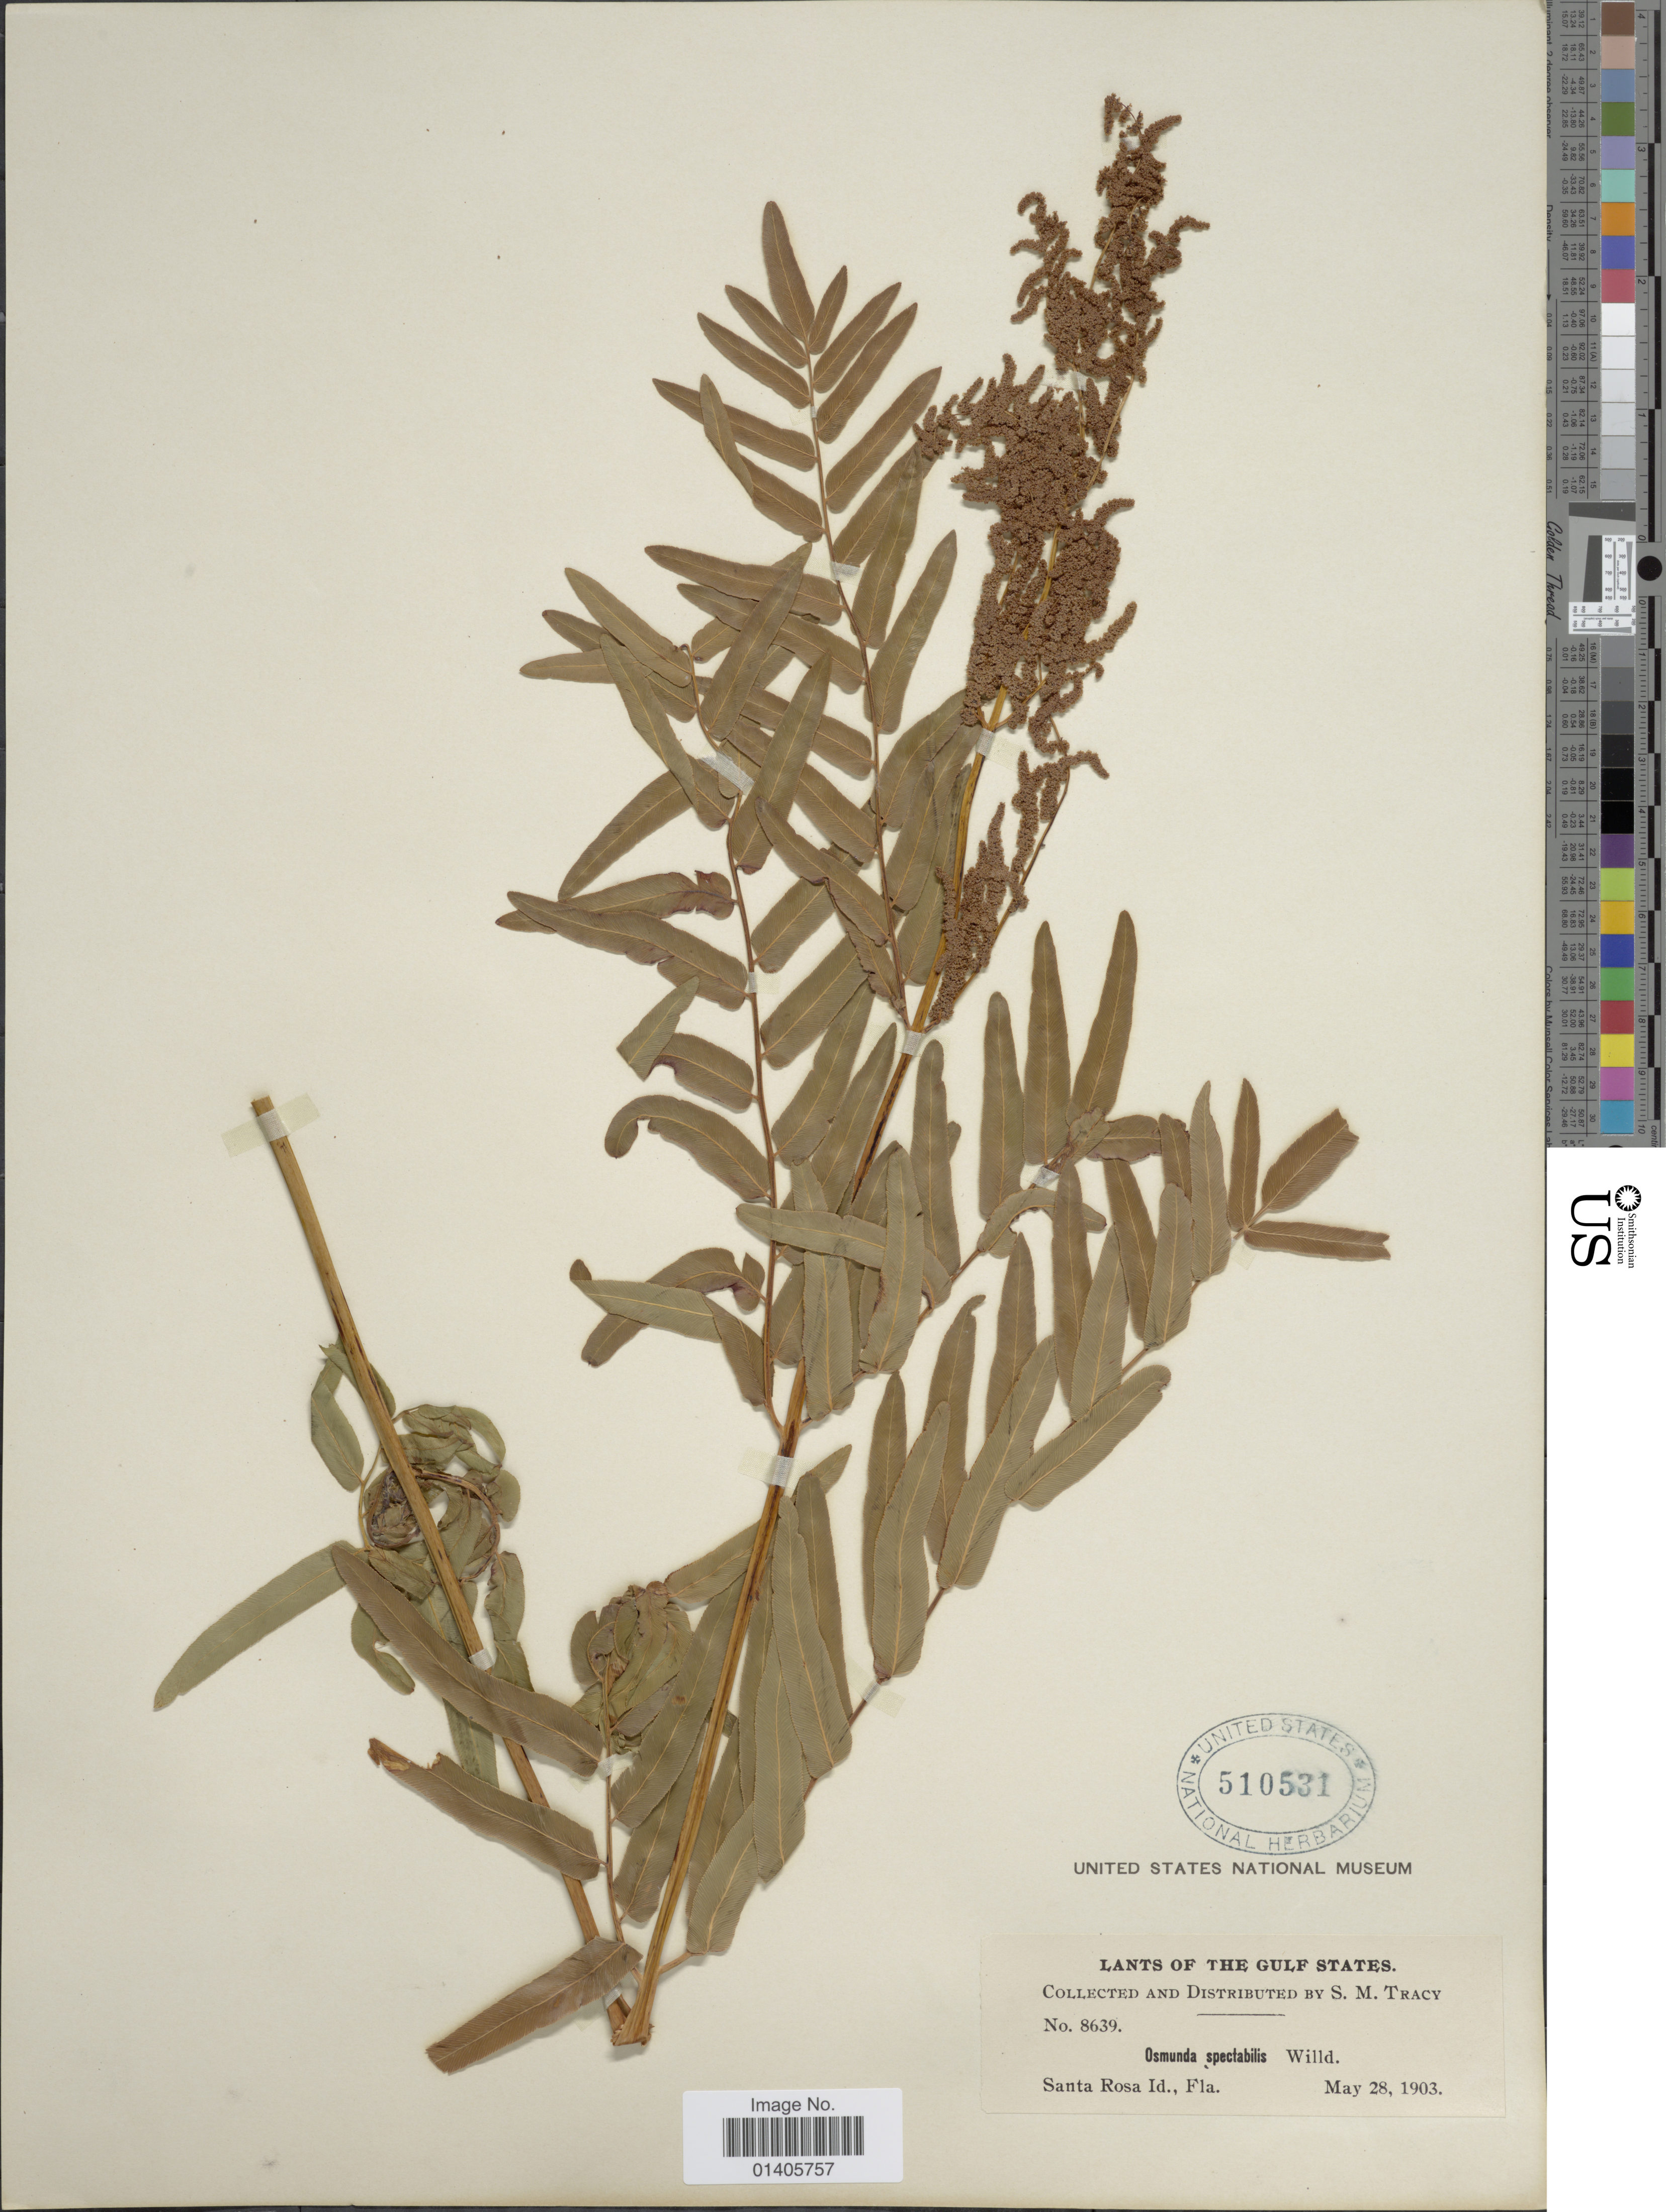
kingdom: Plantae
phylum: Tracheophyta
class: Polypodiopsida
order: Osmundales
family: Osmundaceae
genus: Osmunda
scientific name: Osmunda regalis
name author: L.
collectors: S. M. Tracy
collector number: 8639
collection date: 1903-05-28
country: United States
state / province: Florida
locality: Santa Rosa Id.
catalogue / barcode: US 510531